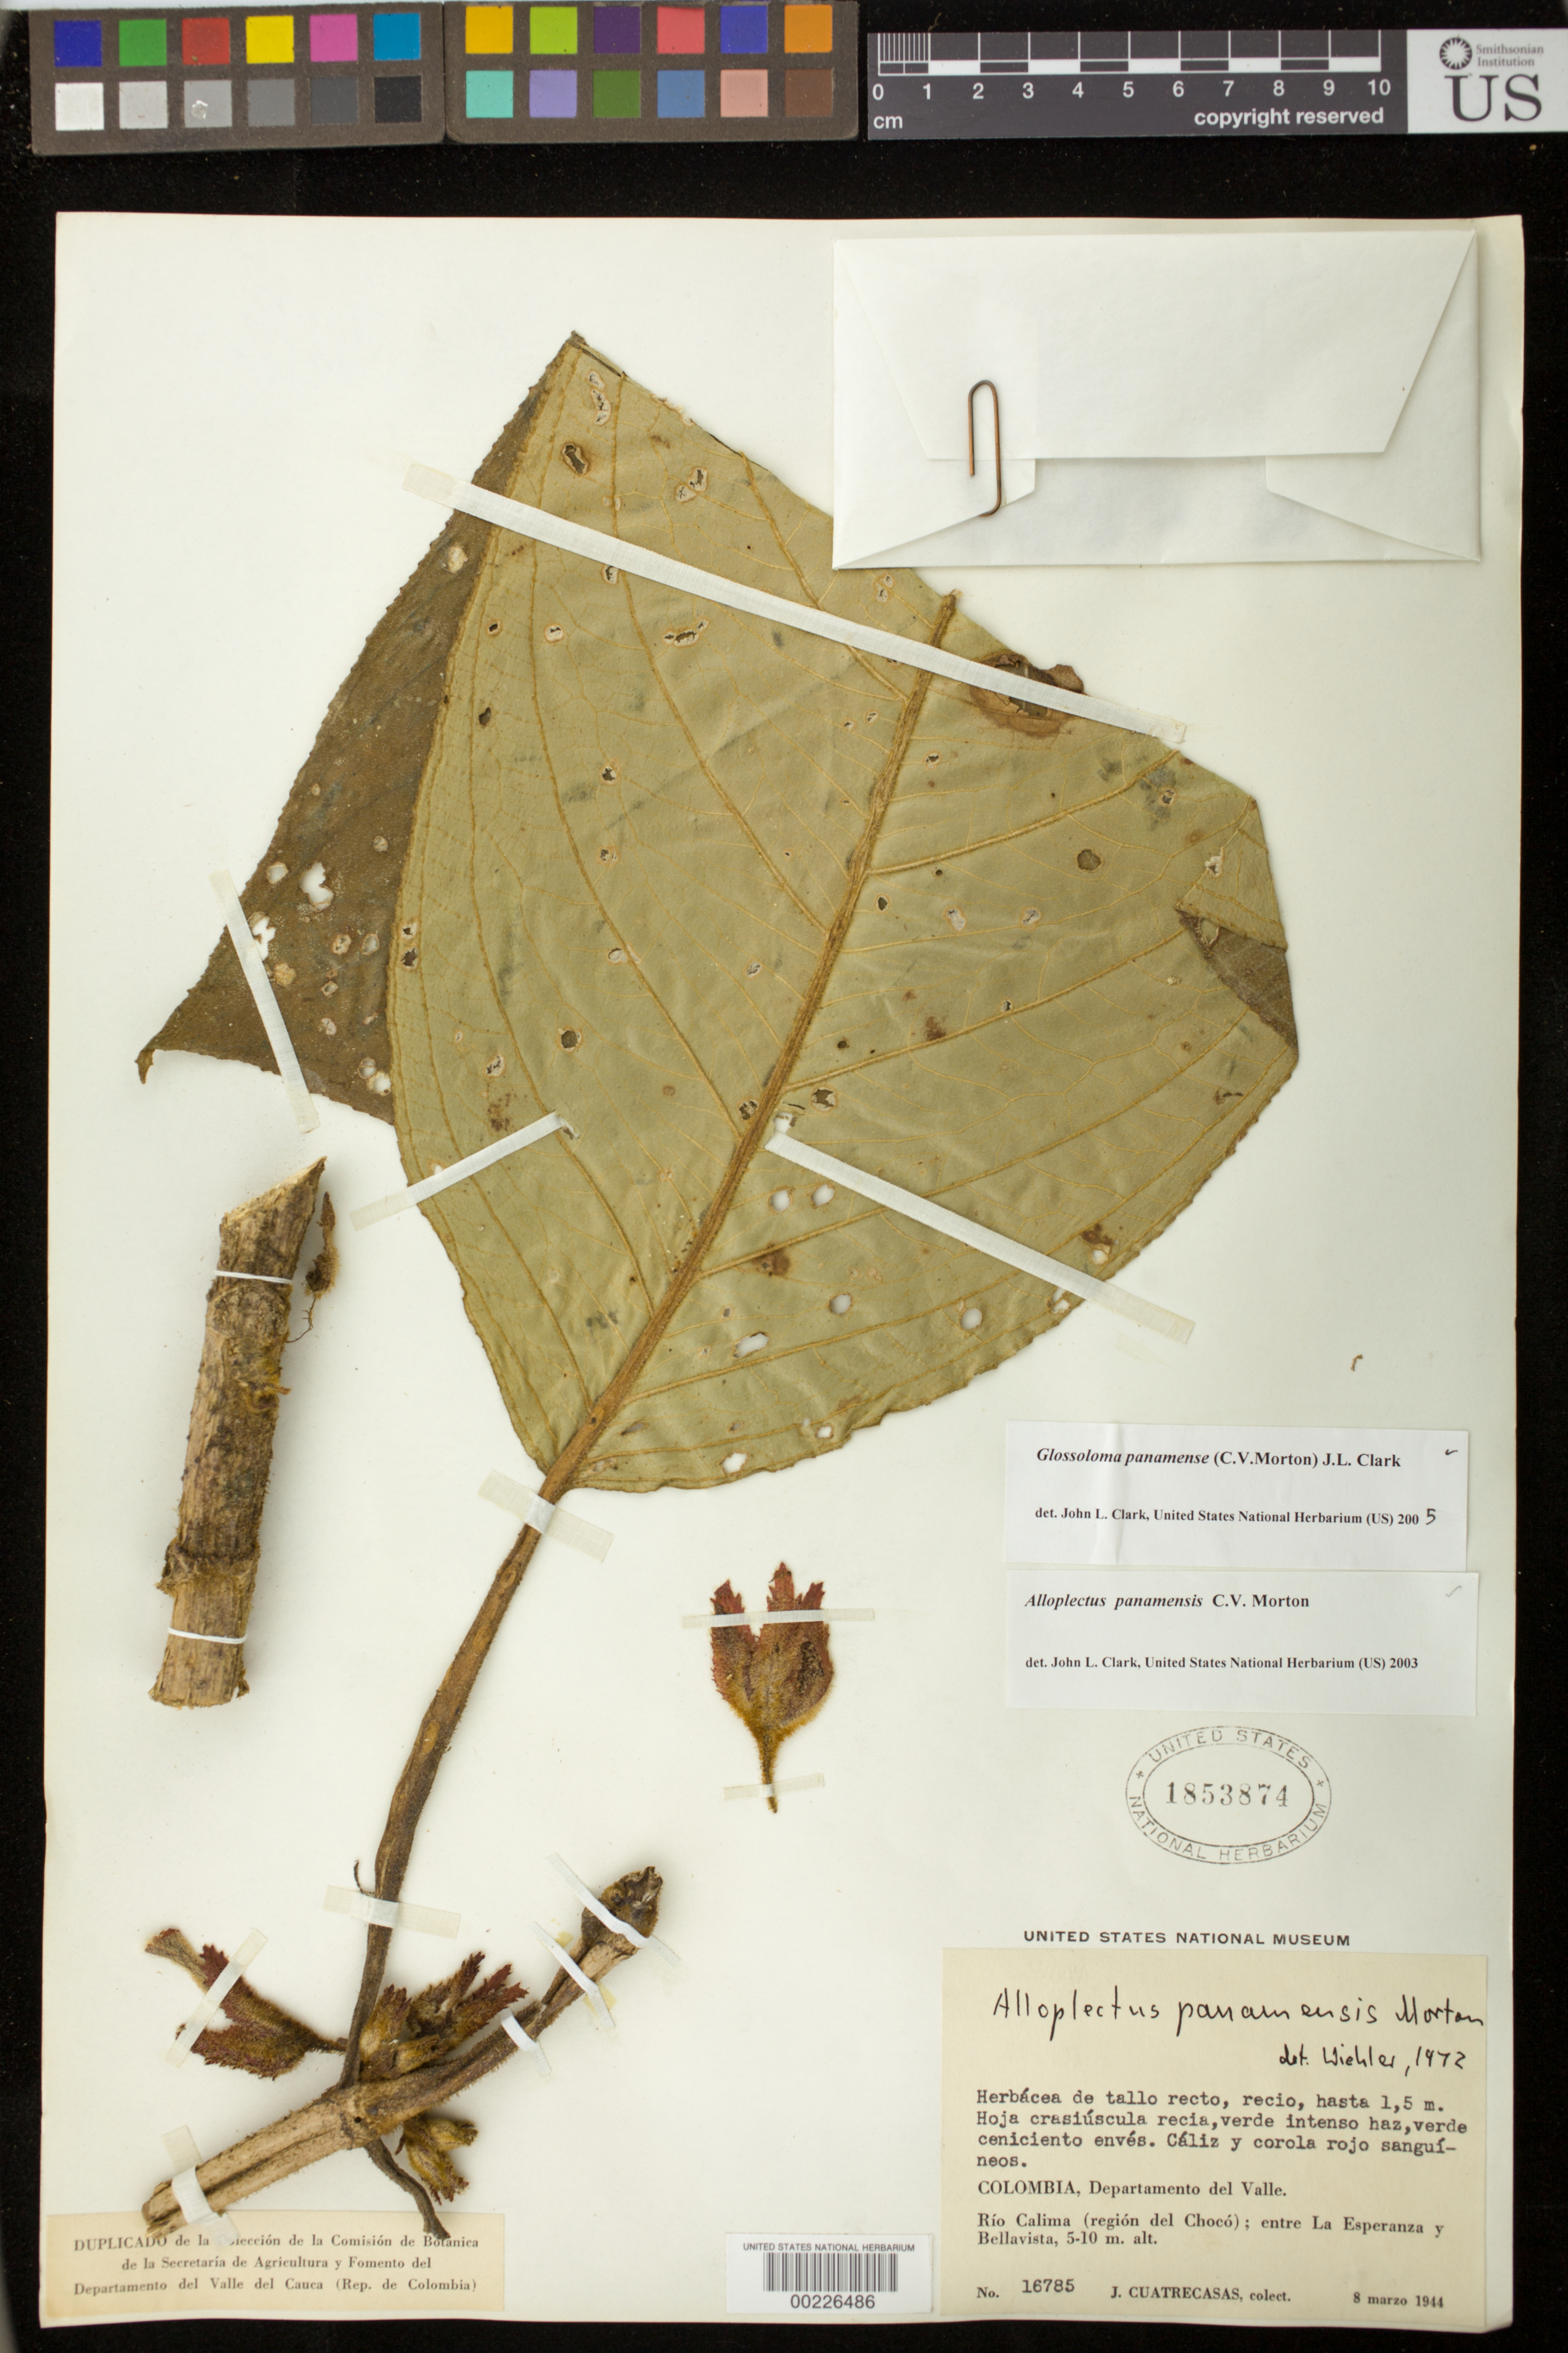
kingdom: Plantae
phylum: Tracheophyta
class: Magnoliopsida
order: Lamiales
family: Gesneriaceae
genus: Glossoloma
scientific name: Glossoloma panamense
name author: (C.V. Morton) J.L. Clark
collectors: J. Cuatrecasas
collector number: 16785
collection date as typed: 08 Mar 1944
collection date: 1944-03-08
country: Colombia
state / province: Valle del Cauca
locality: Rio Calima (región del Chocó), between la Esperanza and Bellavista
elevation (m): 5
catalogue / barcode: US 1853874